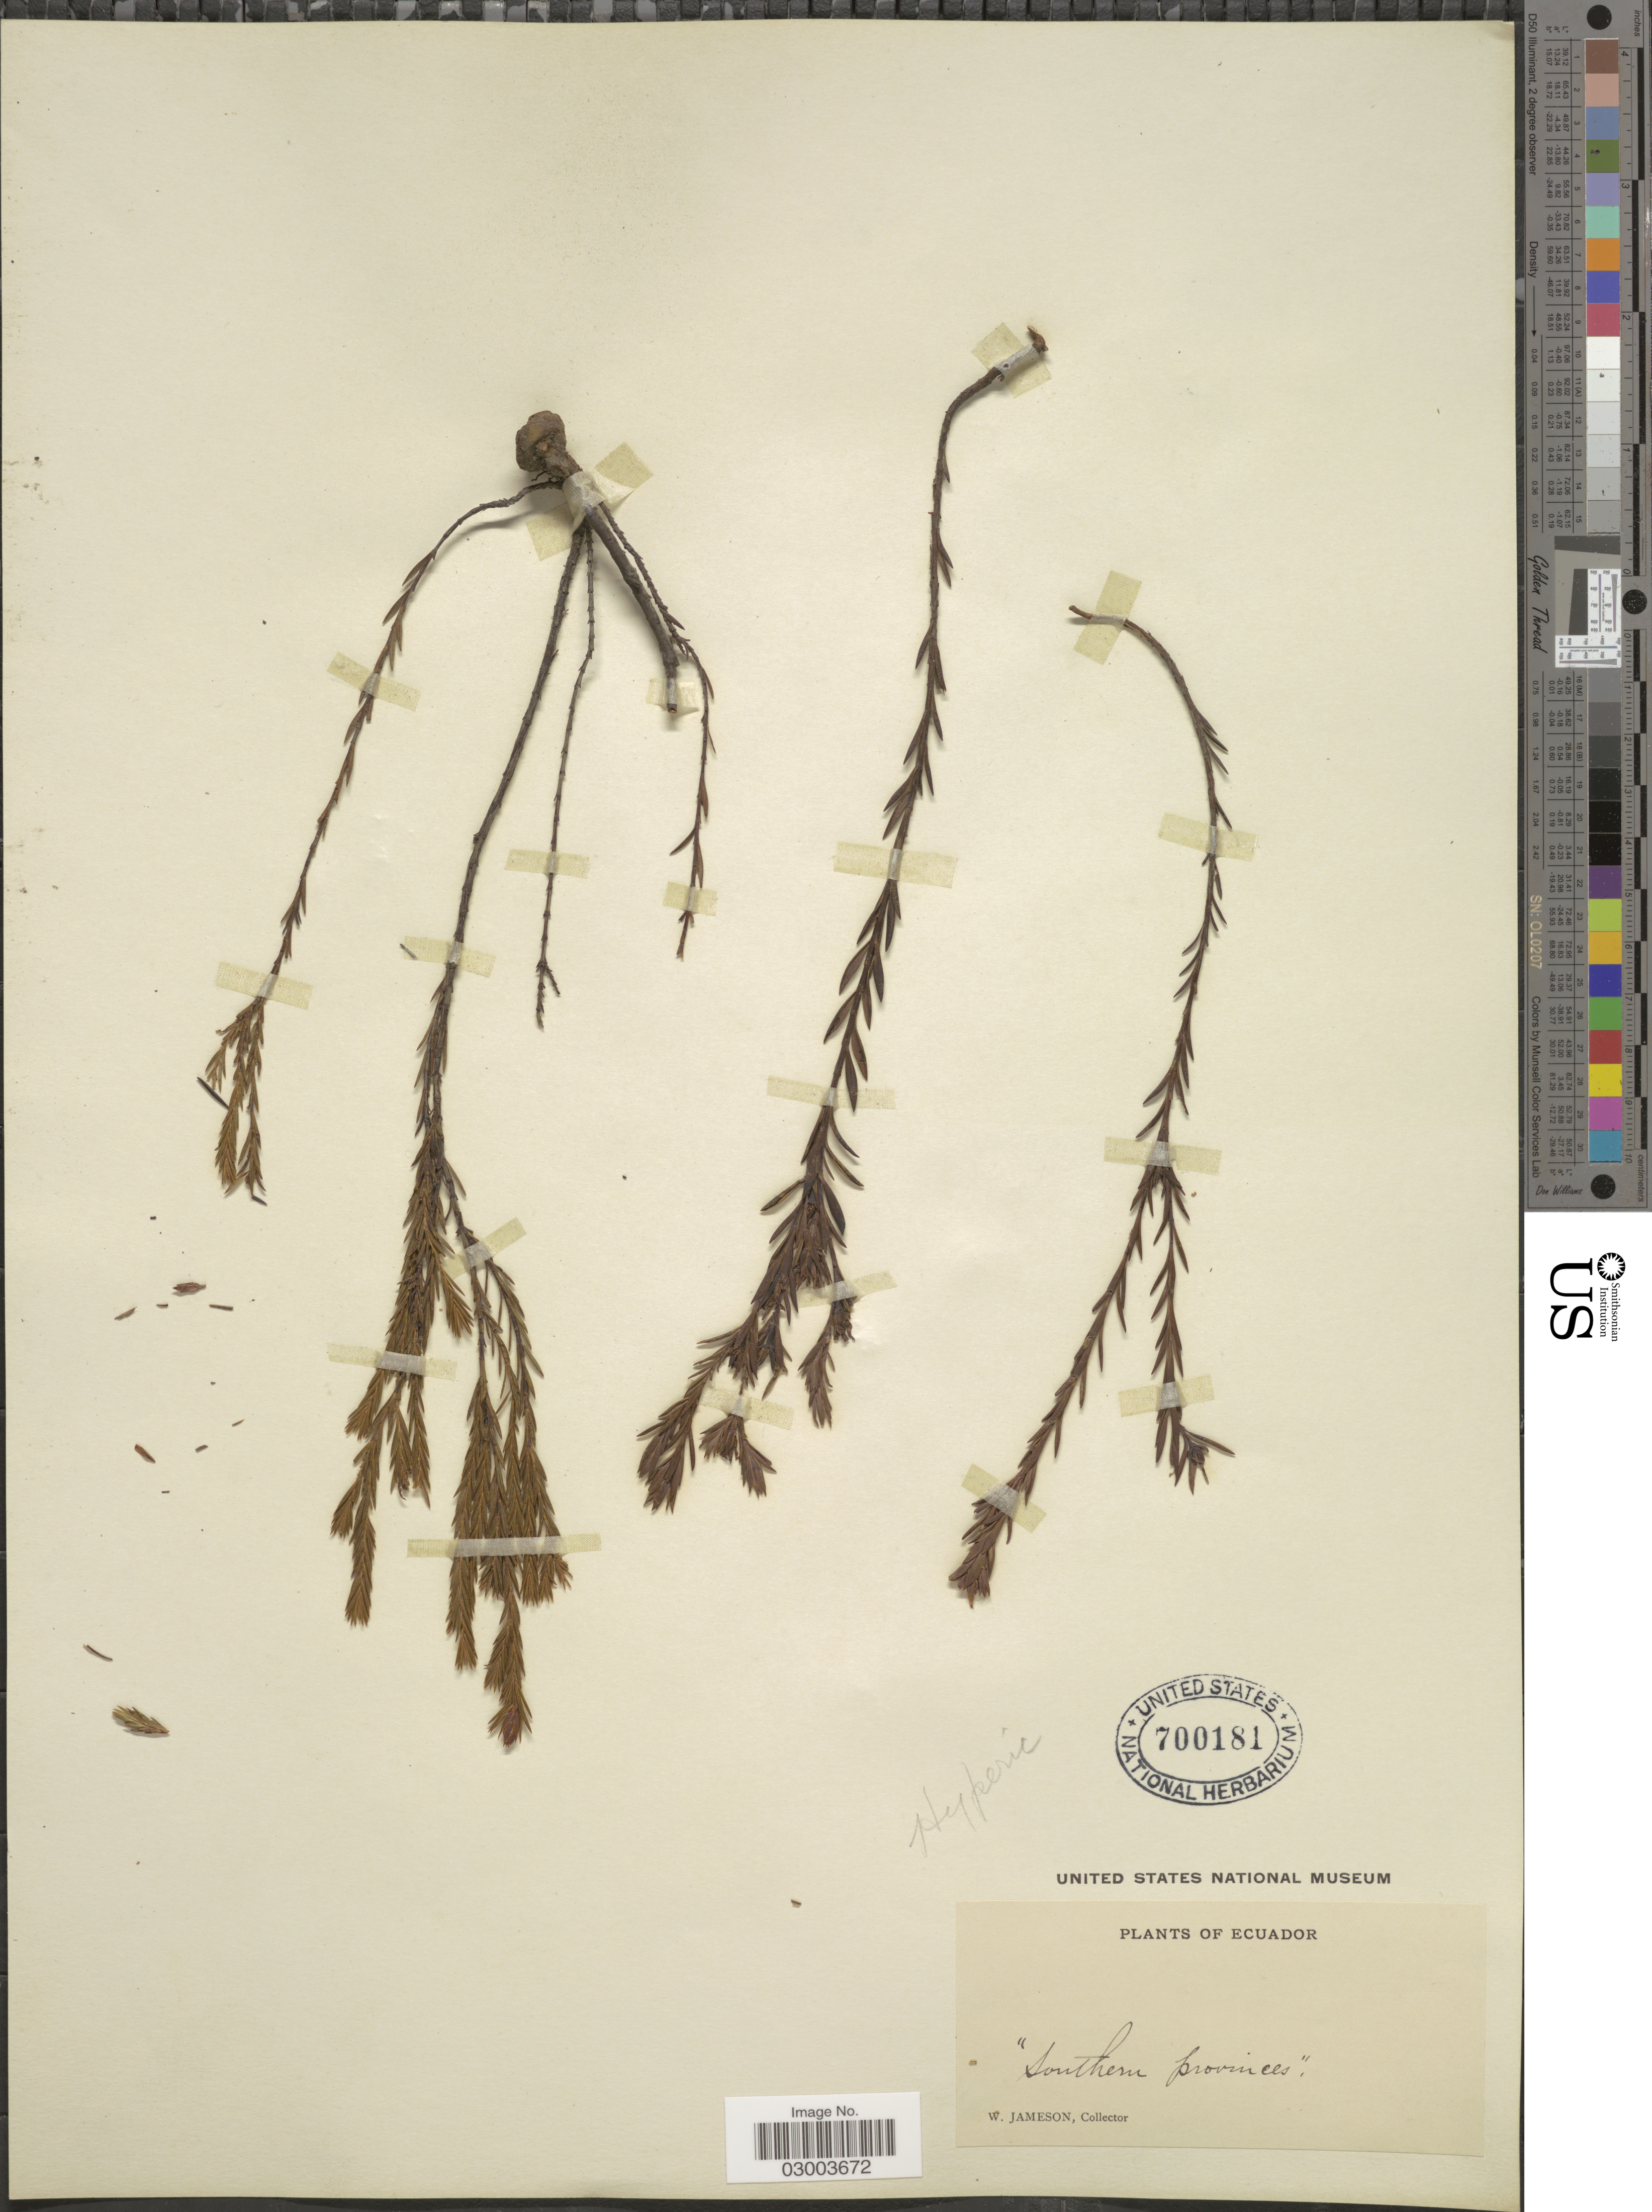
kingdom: Plantae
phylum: Tracheophyta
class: Magnoliopsida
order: Malpighiales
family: Hypericaceae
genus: Hypericum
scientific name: Hypericum decandrum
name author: Turcz.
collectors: W. Jameson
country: Ecuador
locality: Southern Provinces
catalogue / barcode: US 700181